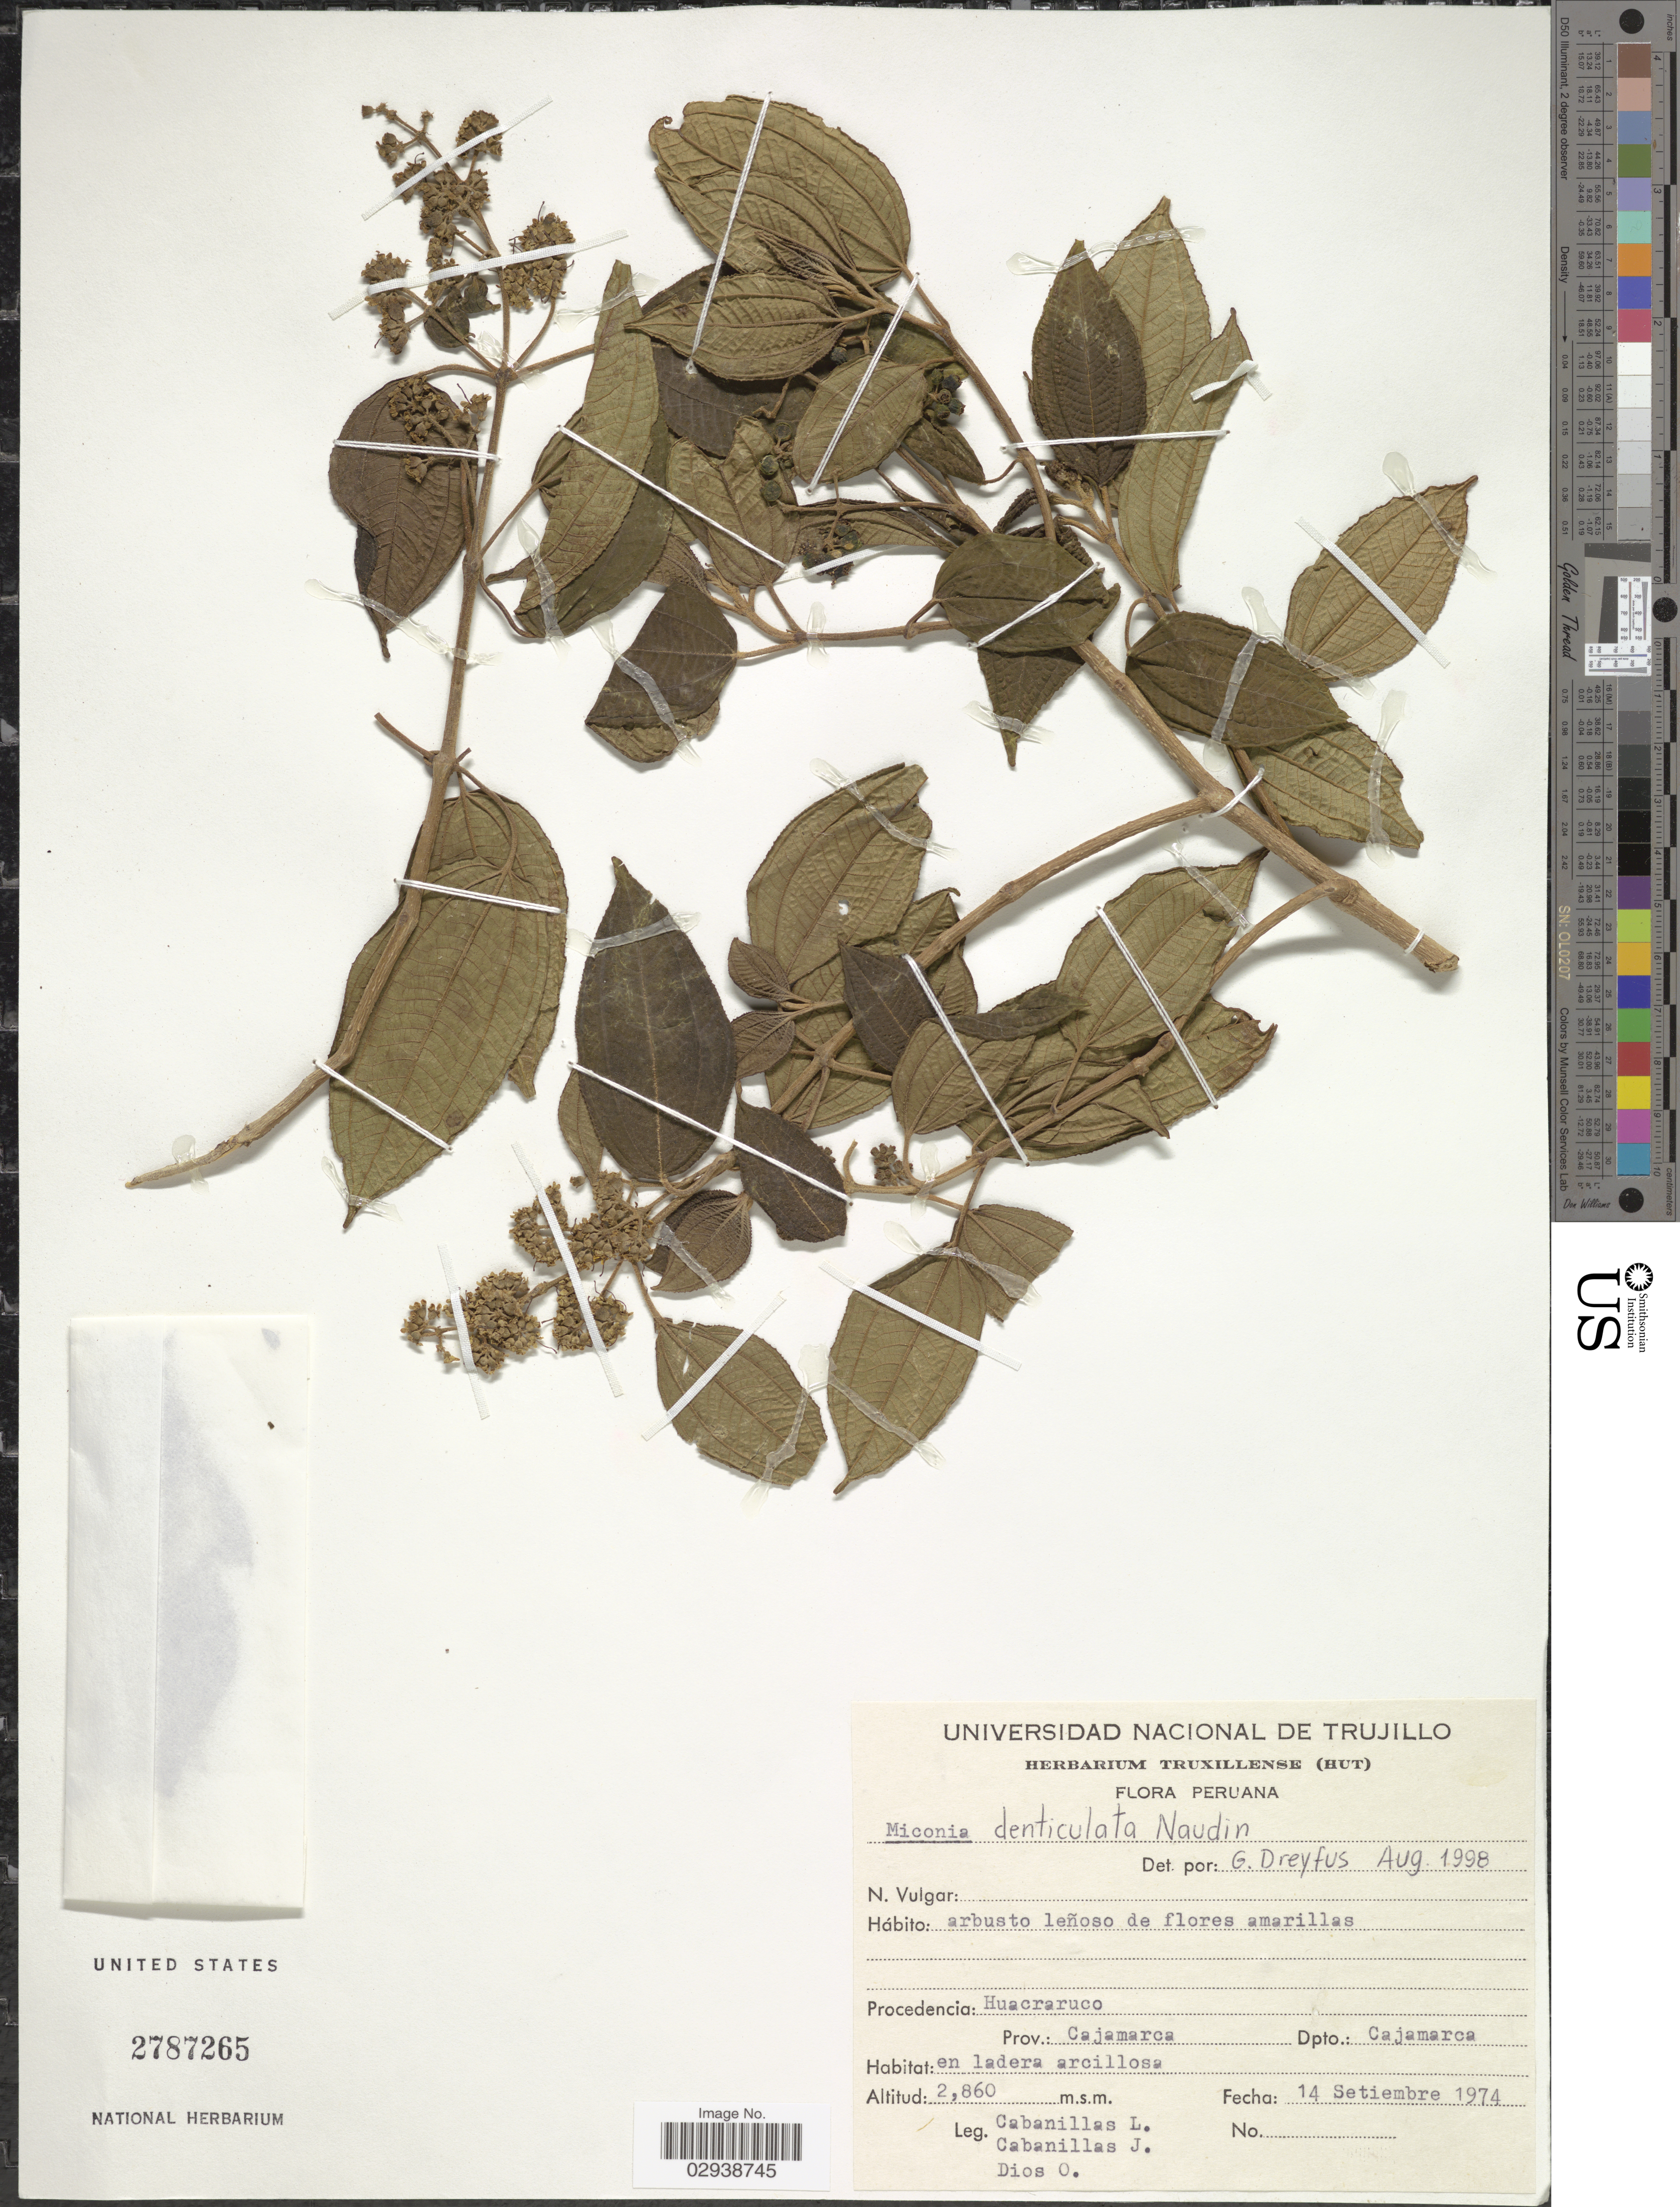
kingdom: Plantae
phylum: Tracheophyta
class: Magnoliopsida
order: Myrtales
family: Melastomataceae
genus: Miconia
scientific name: Miconia denticulata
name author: Naudin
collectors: L. Cabanillas, J. Cabanillas & O. Dios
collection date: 1974-09-14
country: Peru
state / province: Cajamarca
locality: Procedencia: Huacraruco, Prov.: Cajamarca, Dpto.: Cajamarca.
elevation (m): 2860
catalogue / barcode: US 2787265